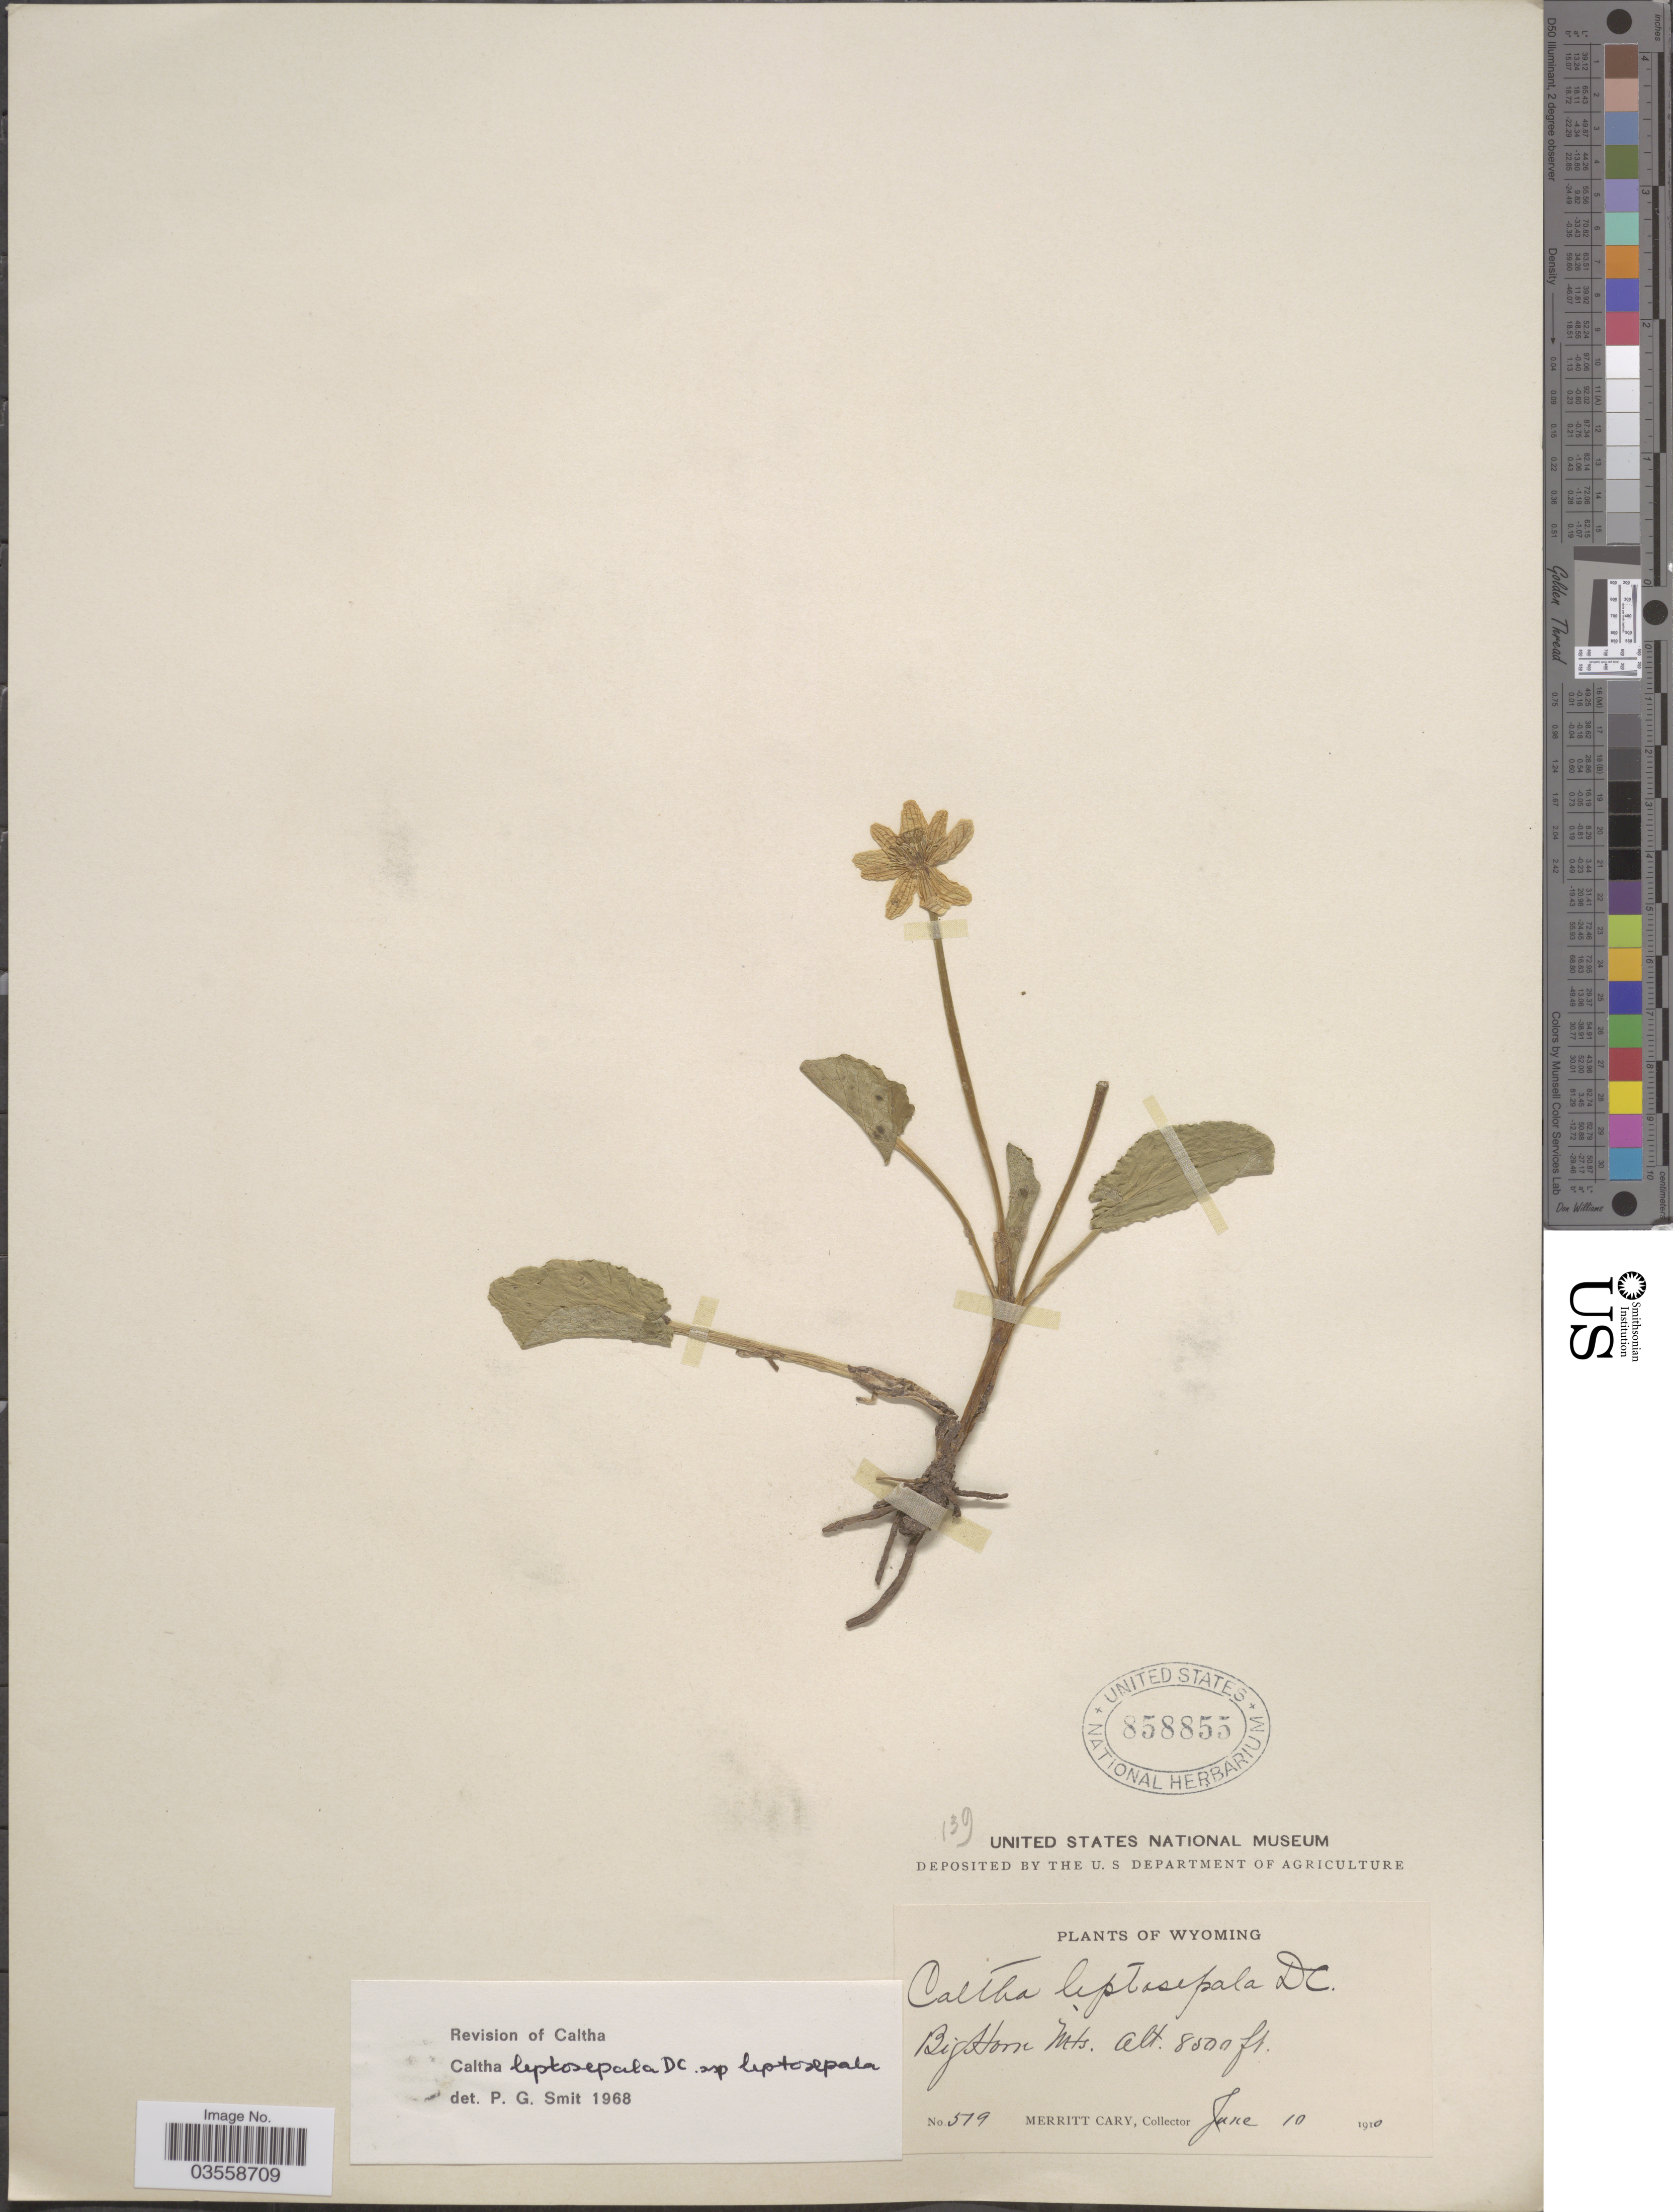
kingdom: Plantae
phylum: Tracheophyta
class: Magnoliopsida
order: Ranunculales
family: Ranunculaceae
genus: Caltha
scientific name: Caltha leptosepala subsp. leptosepala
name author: DC.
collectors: M. Cary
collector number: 519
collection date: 1910-06-10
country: United States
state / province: Wyoming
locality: Big Horn Mts.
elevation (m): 2591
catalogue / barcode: US 858855